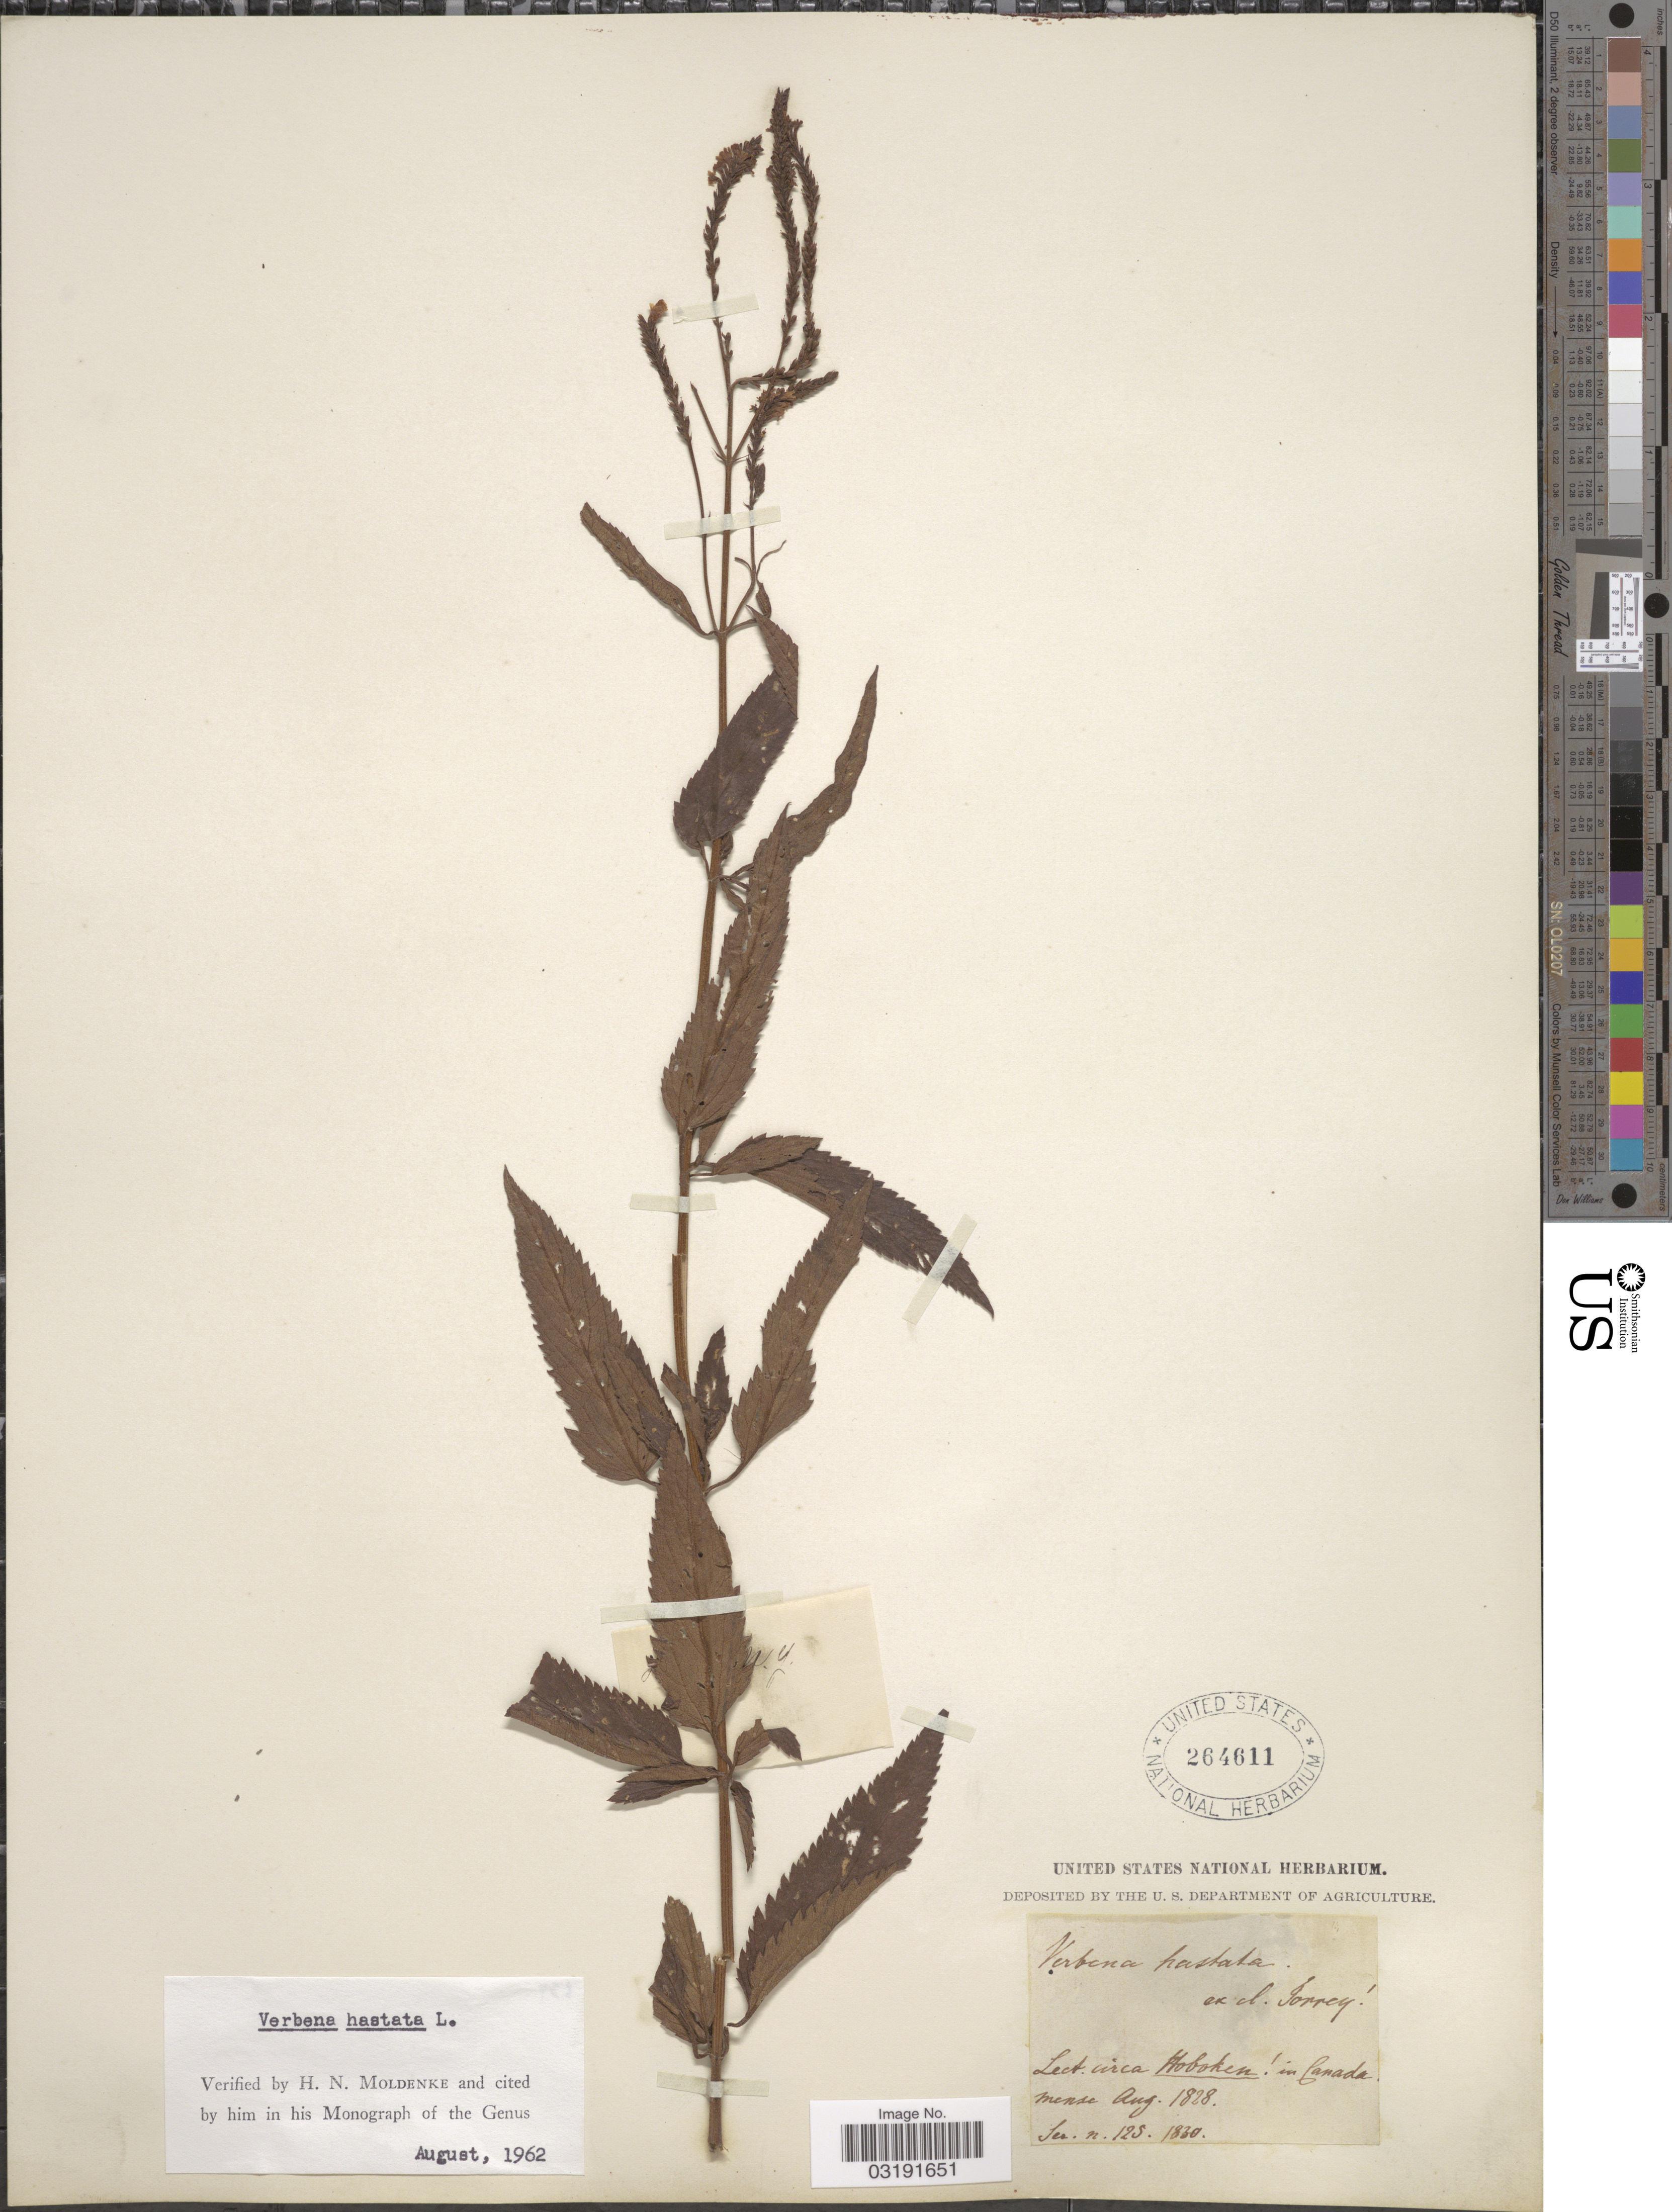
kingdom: Plantae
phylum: Tracheophyta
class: Magnoliopsida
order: Lamiales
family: Verbenaceae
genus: Verbena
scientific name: Verbena hastata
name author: L.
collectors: ex herb. United States National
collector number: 12S*/1830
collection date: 1828-08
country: Canada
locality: Hoboken.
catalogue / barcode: US 264611